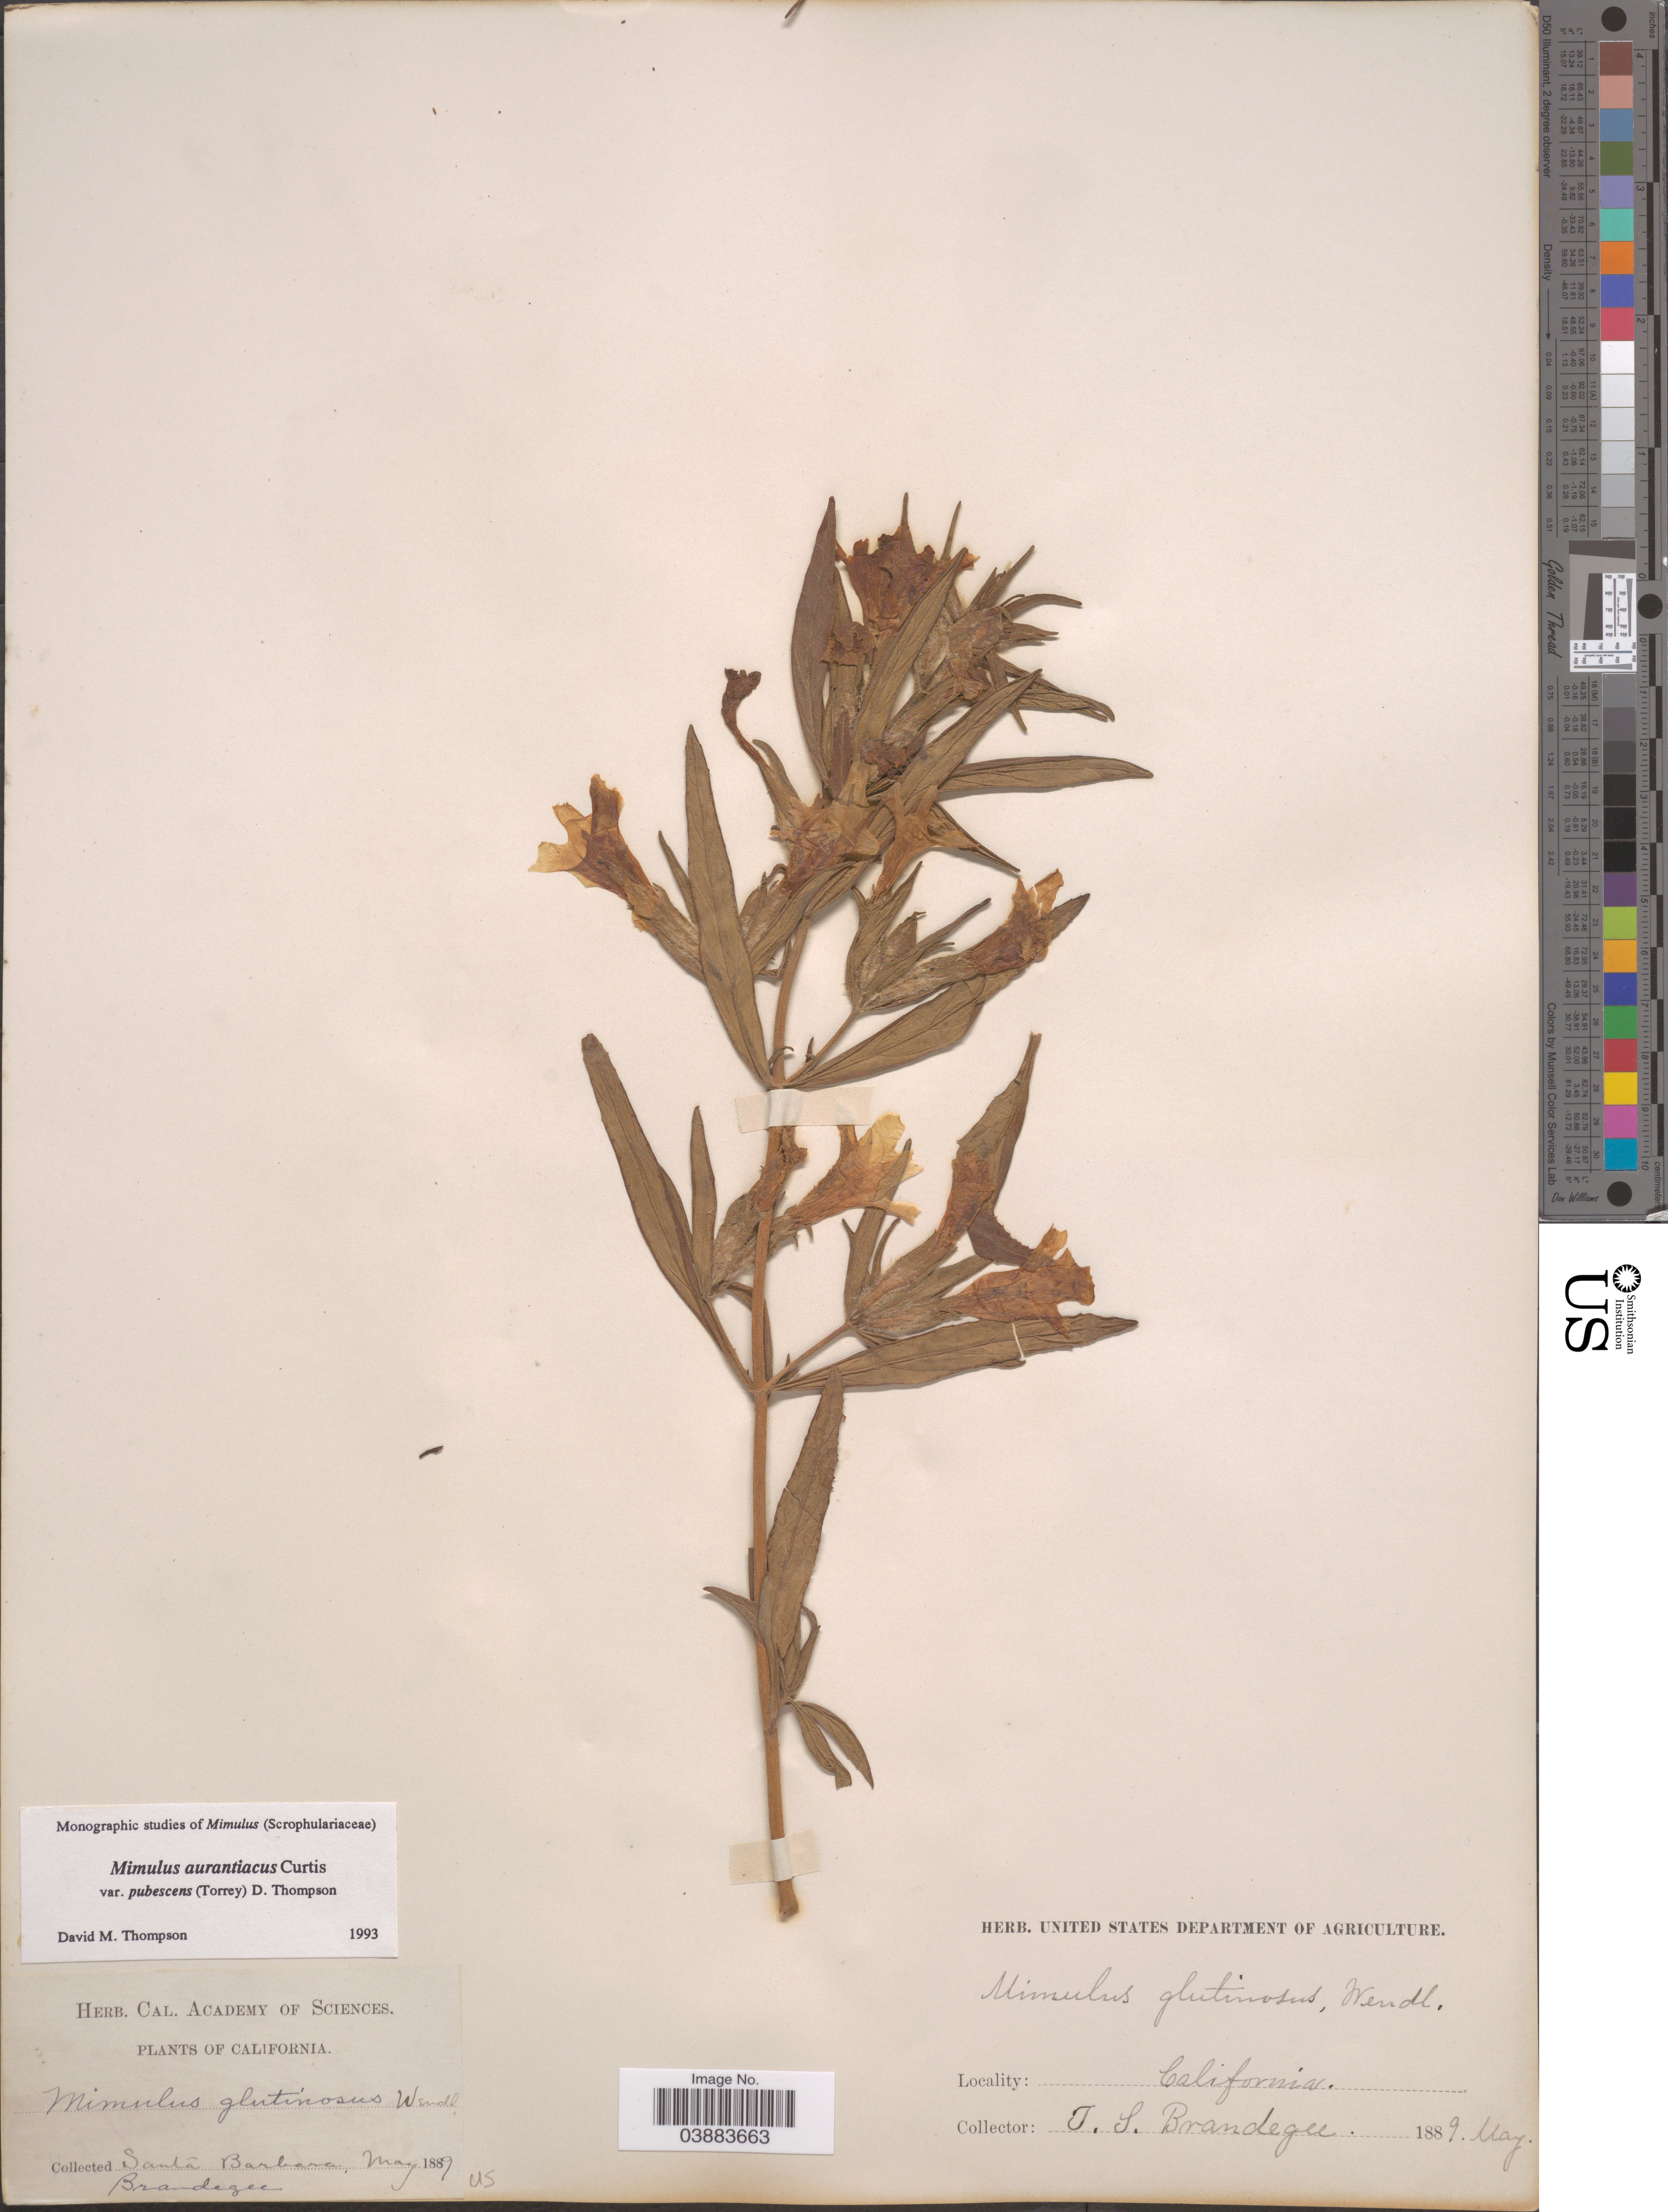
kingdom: Plantae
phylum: Tracheophyta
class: Magnoliopsida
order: Lamiales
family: Phrymaceae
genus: Diplacus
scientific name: Diplacus aurantiacus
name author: (Curtis) Jeps.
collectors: T. S. Brandegee (herbarium)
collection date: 1889-05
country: United States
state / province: California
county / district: Santa Barbara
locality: Santa Barbara.